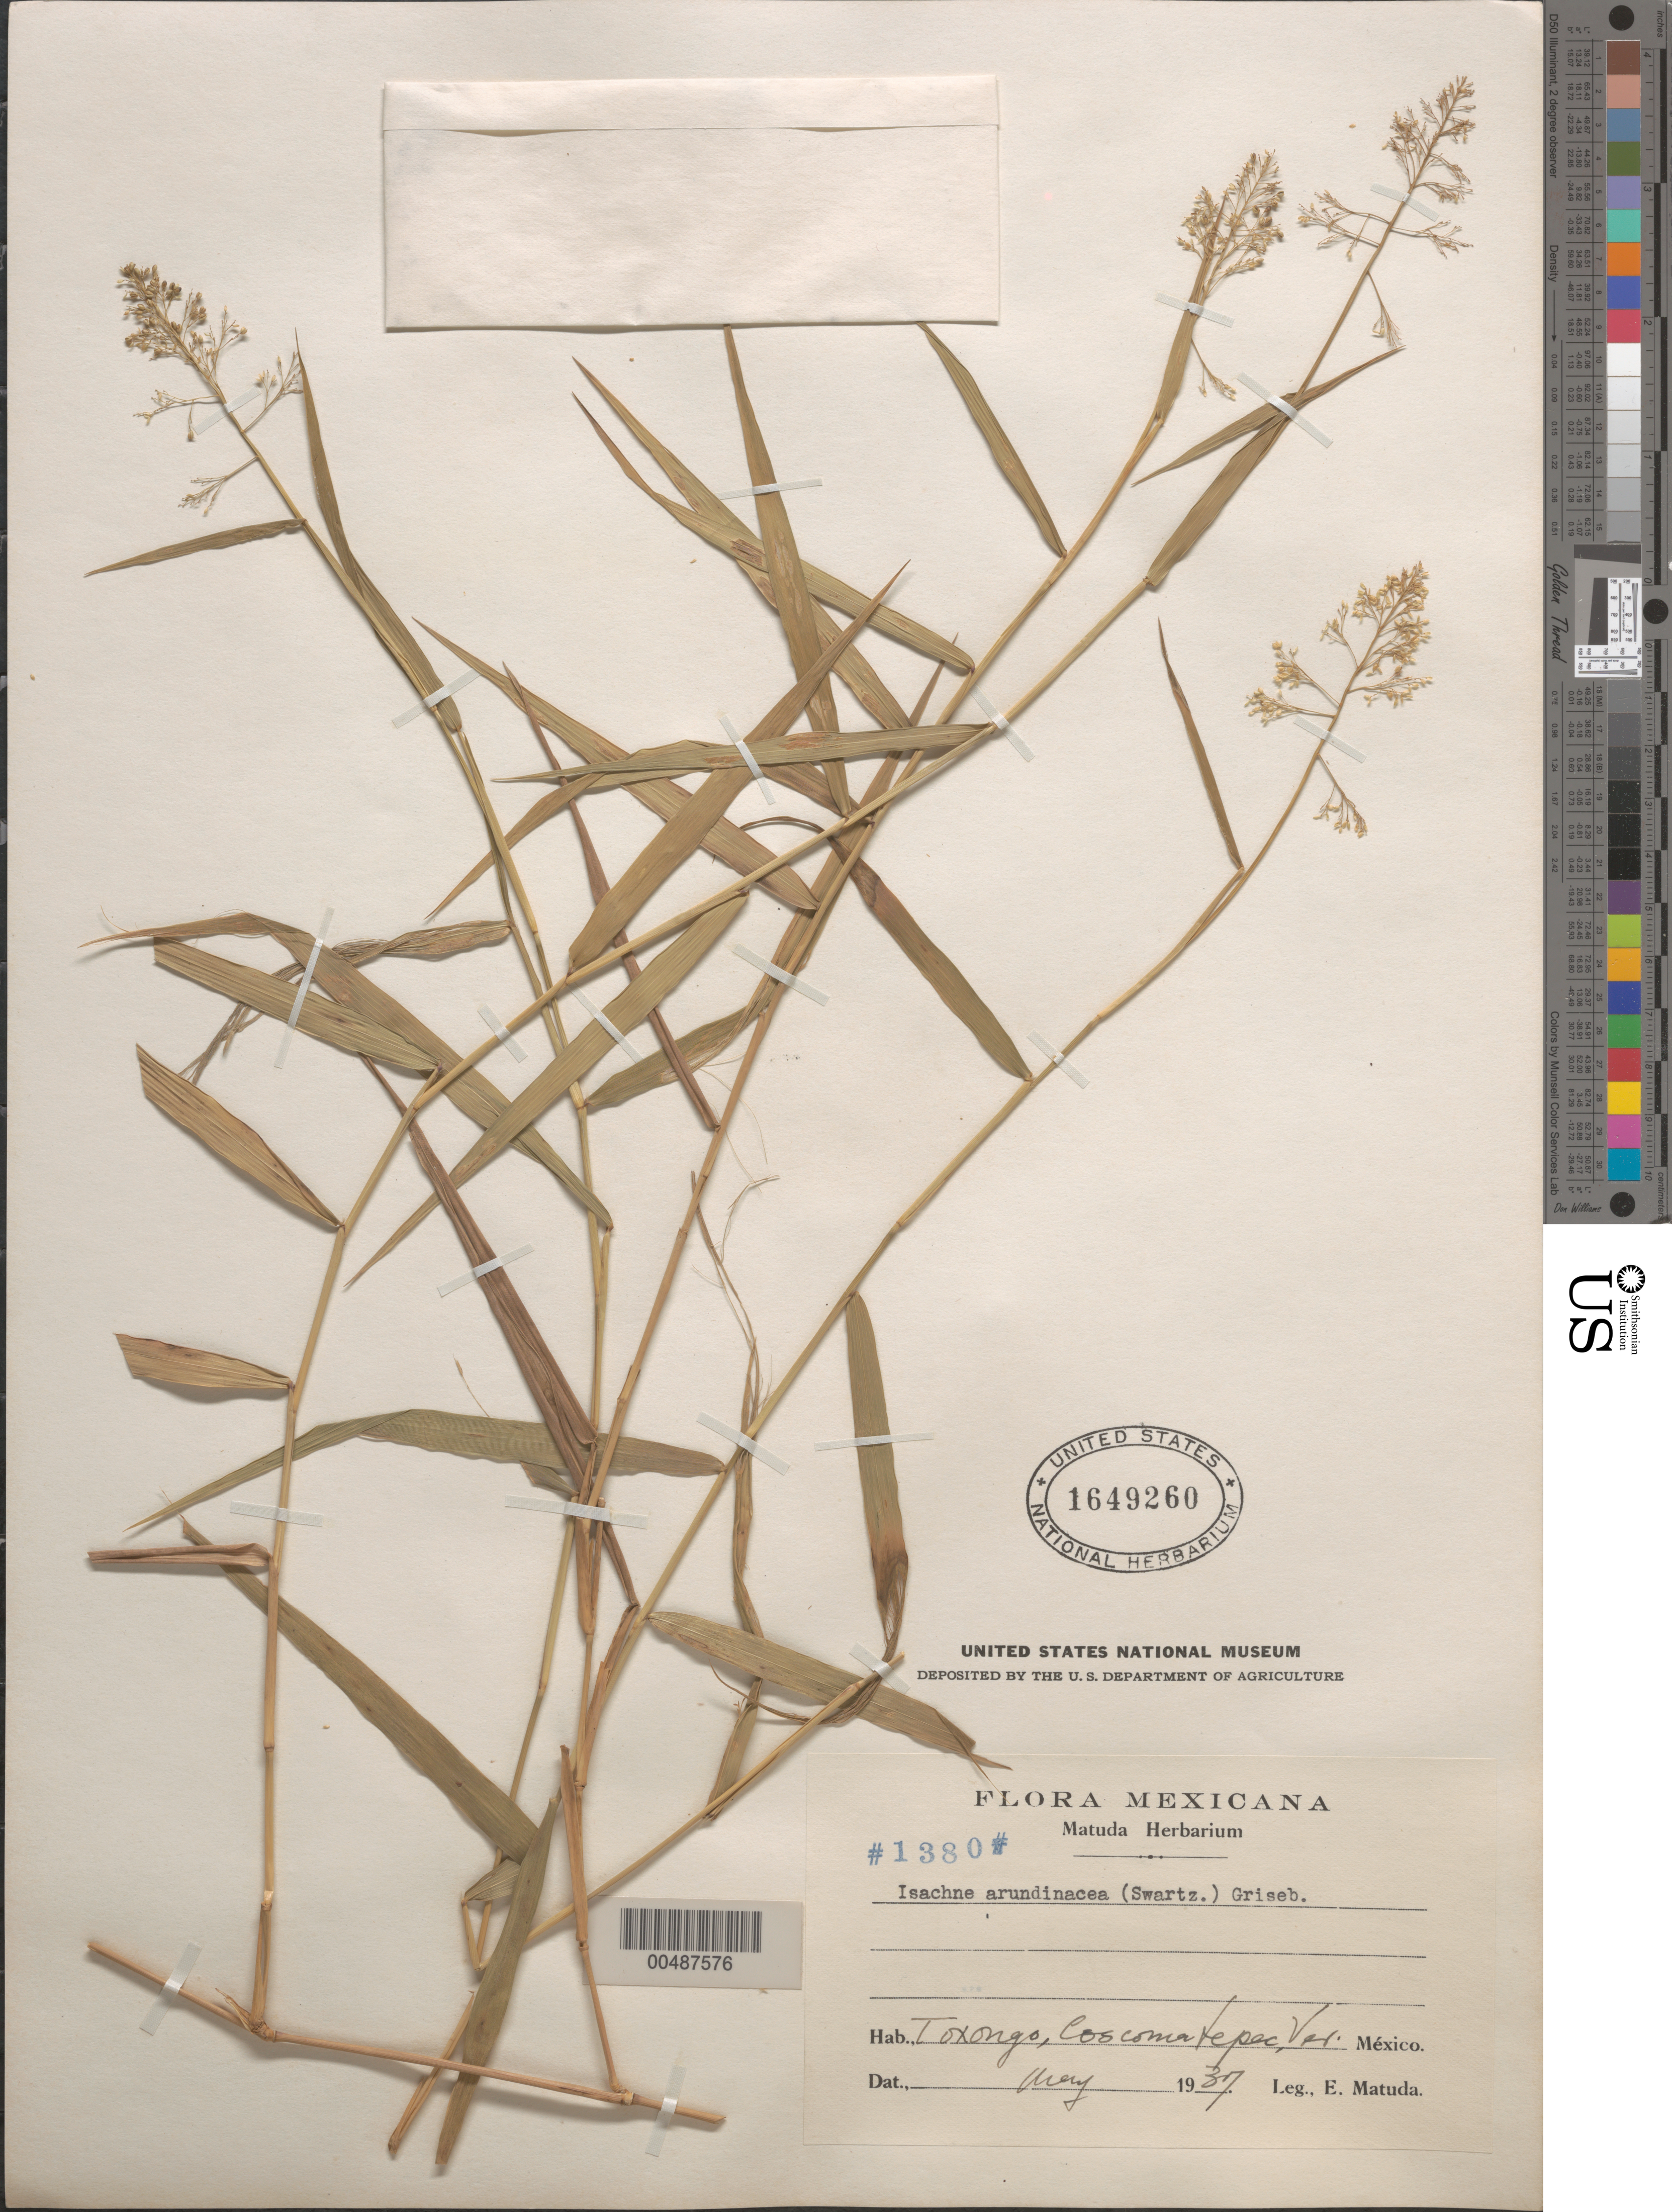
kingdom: Plantae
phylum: Tracheophyta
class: Liliopsida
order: Poales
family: Poaceae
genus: Isachne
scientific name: Isachne arundinacea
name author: (Sw.) Griseb.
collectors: E. Matuda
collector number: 1380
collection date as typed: May 1937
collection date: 1937-05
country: Mexico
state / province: Veracruz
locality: Toxongo, Coscomatepec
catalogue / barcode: US 1649260